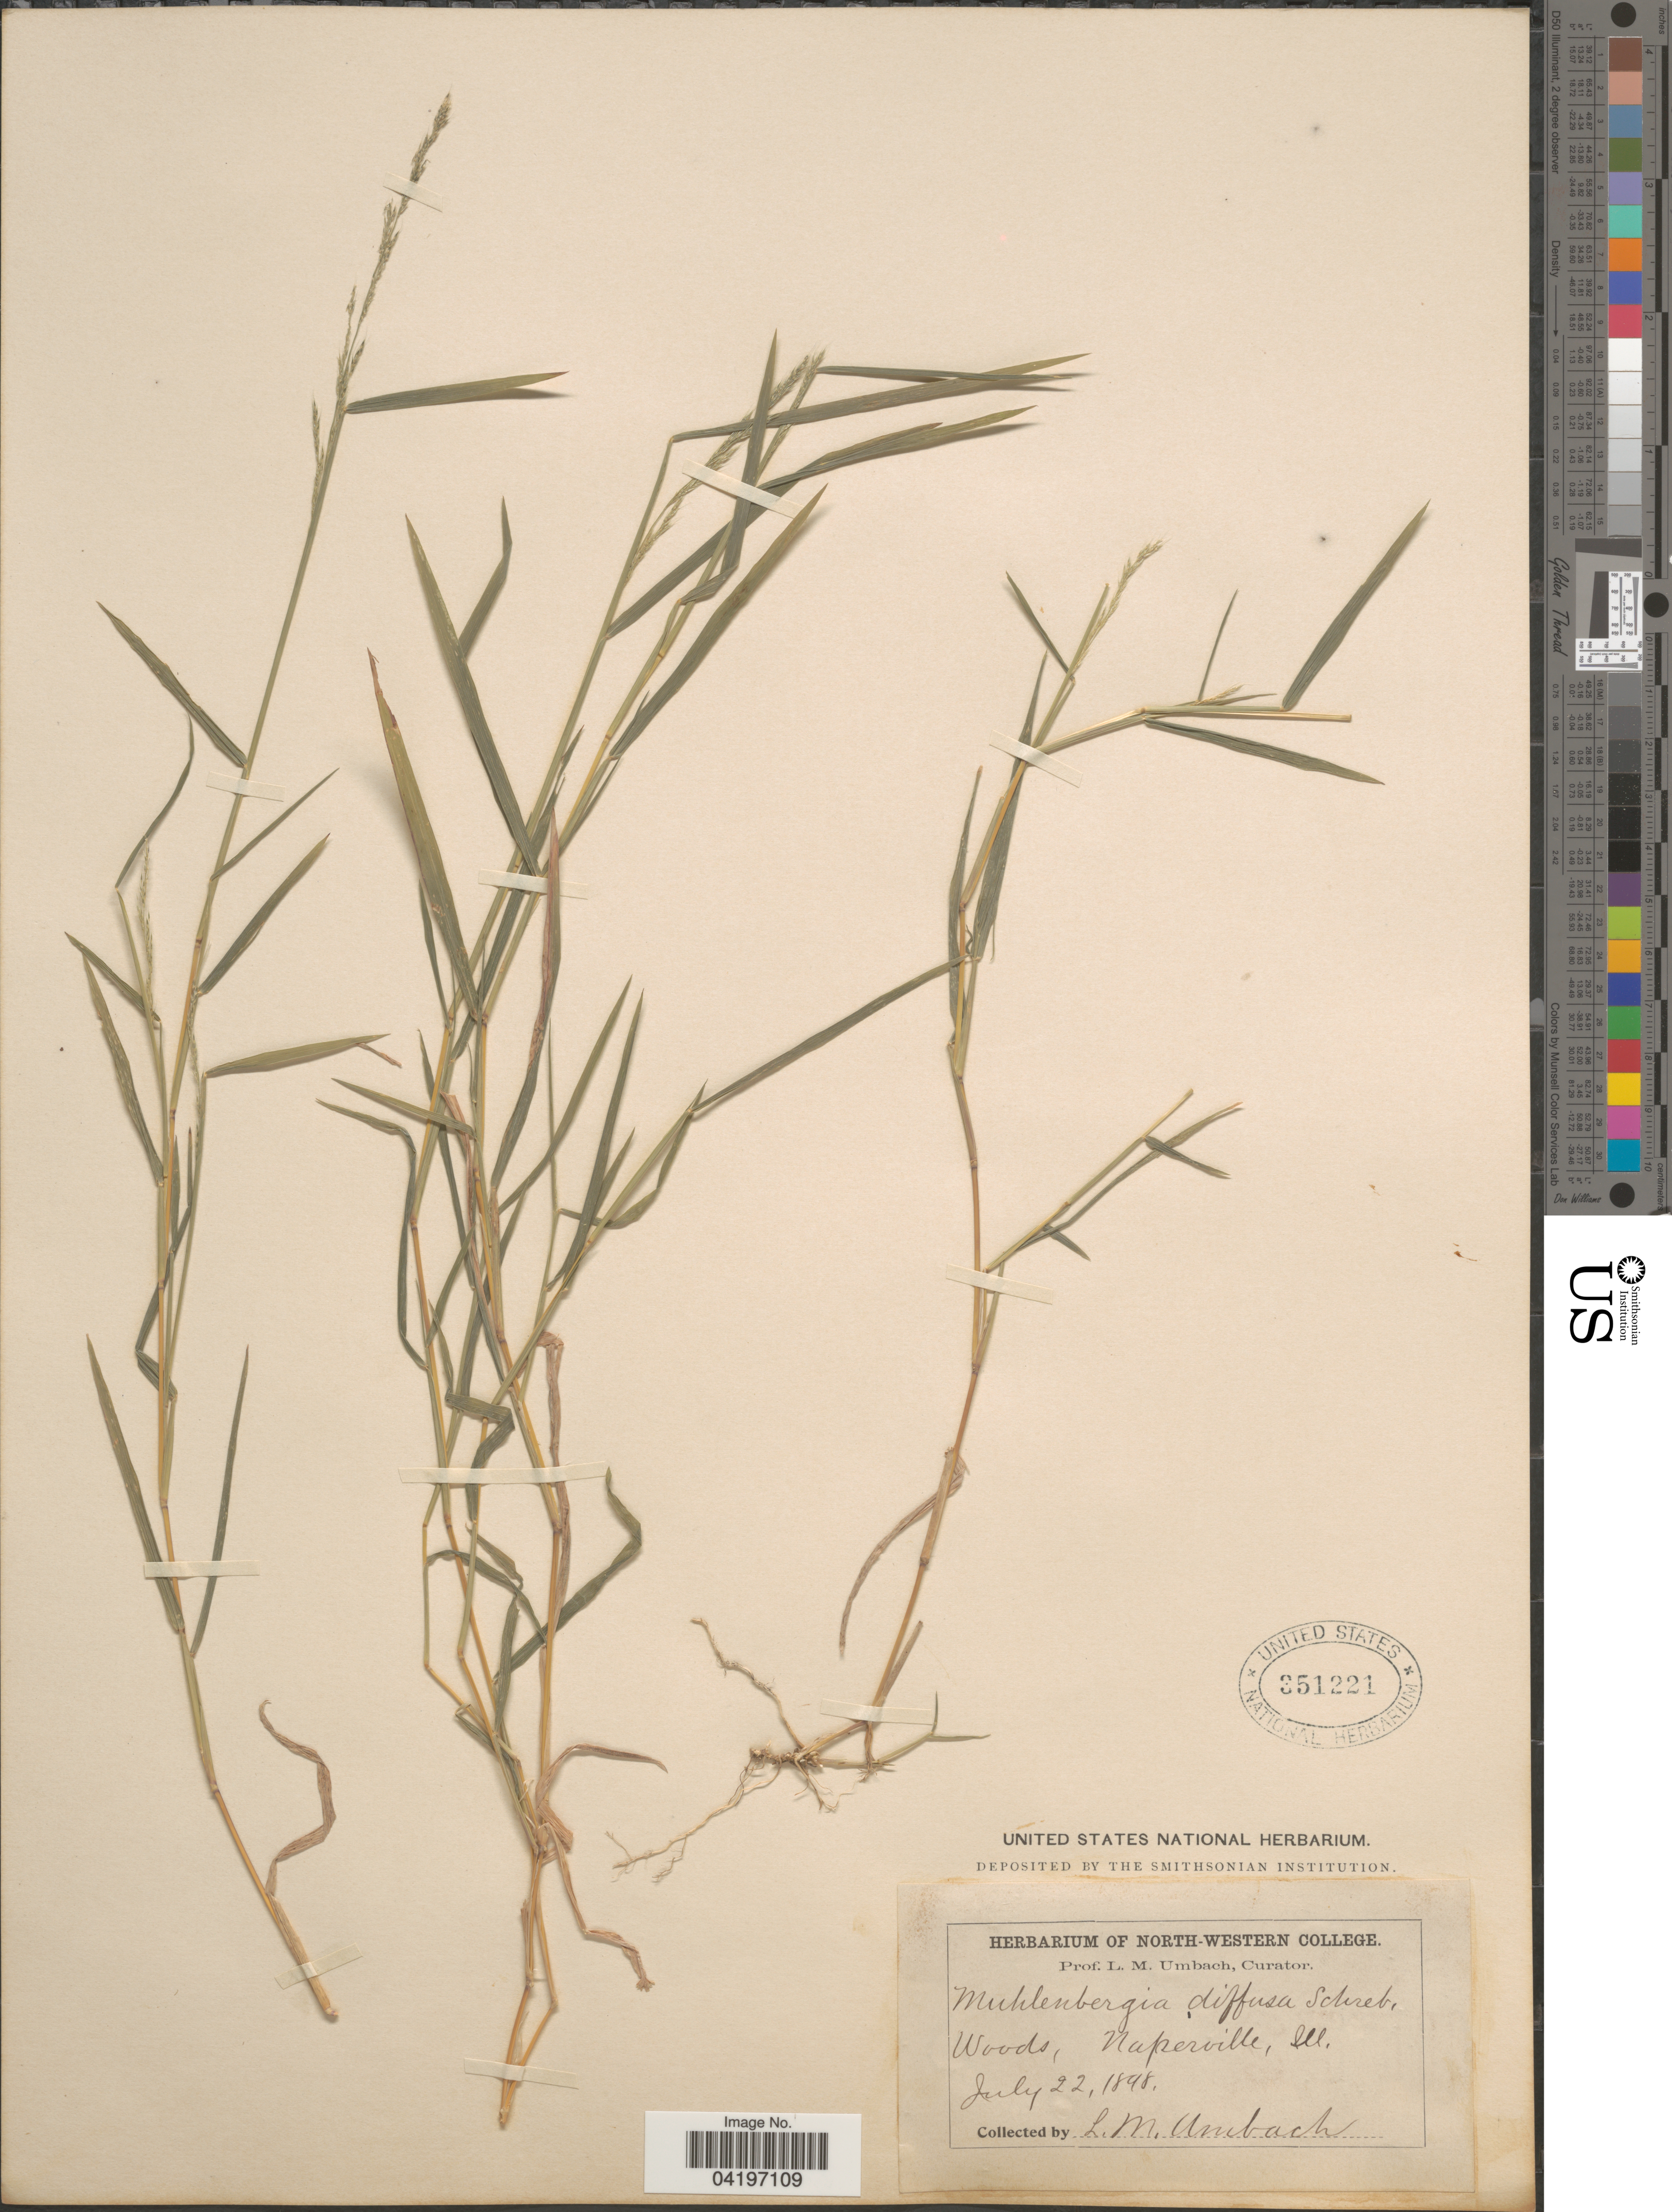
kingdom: Plantae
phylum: Tracheophyta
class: Liliopsida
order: Poales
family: Poaceae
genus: Muhlenbergia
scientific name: Muhlenbergia schreberi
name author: J.F. Gmel.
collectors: L. M. Umbach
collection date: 1898-07-22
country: United States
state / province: Illinois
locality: Woods, Naperville.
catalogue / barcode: US 351221